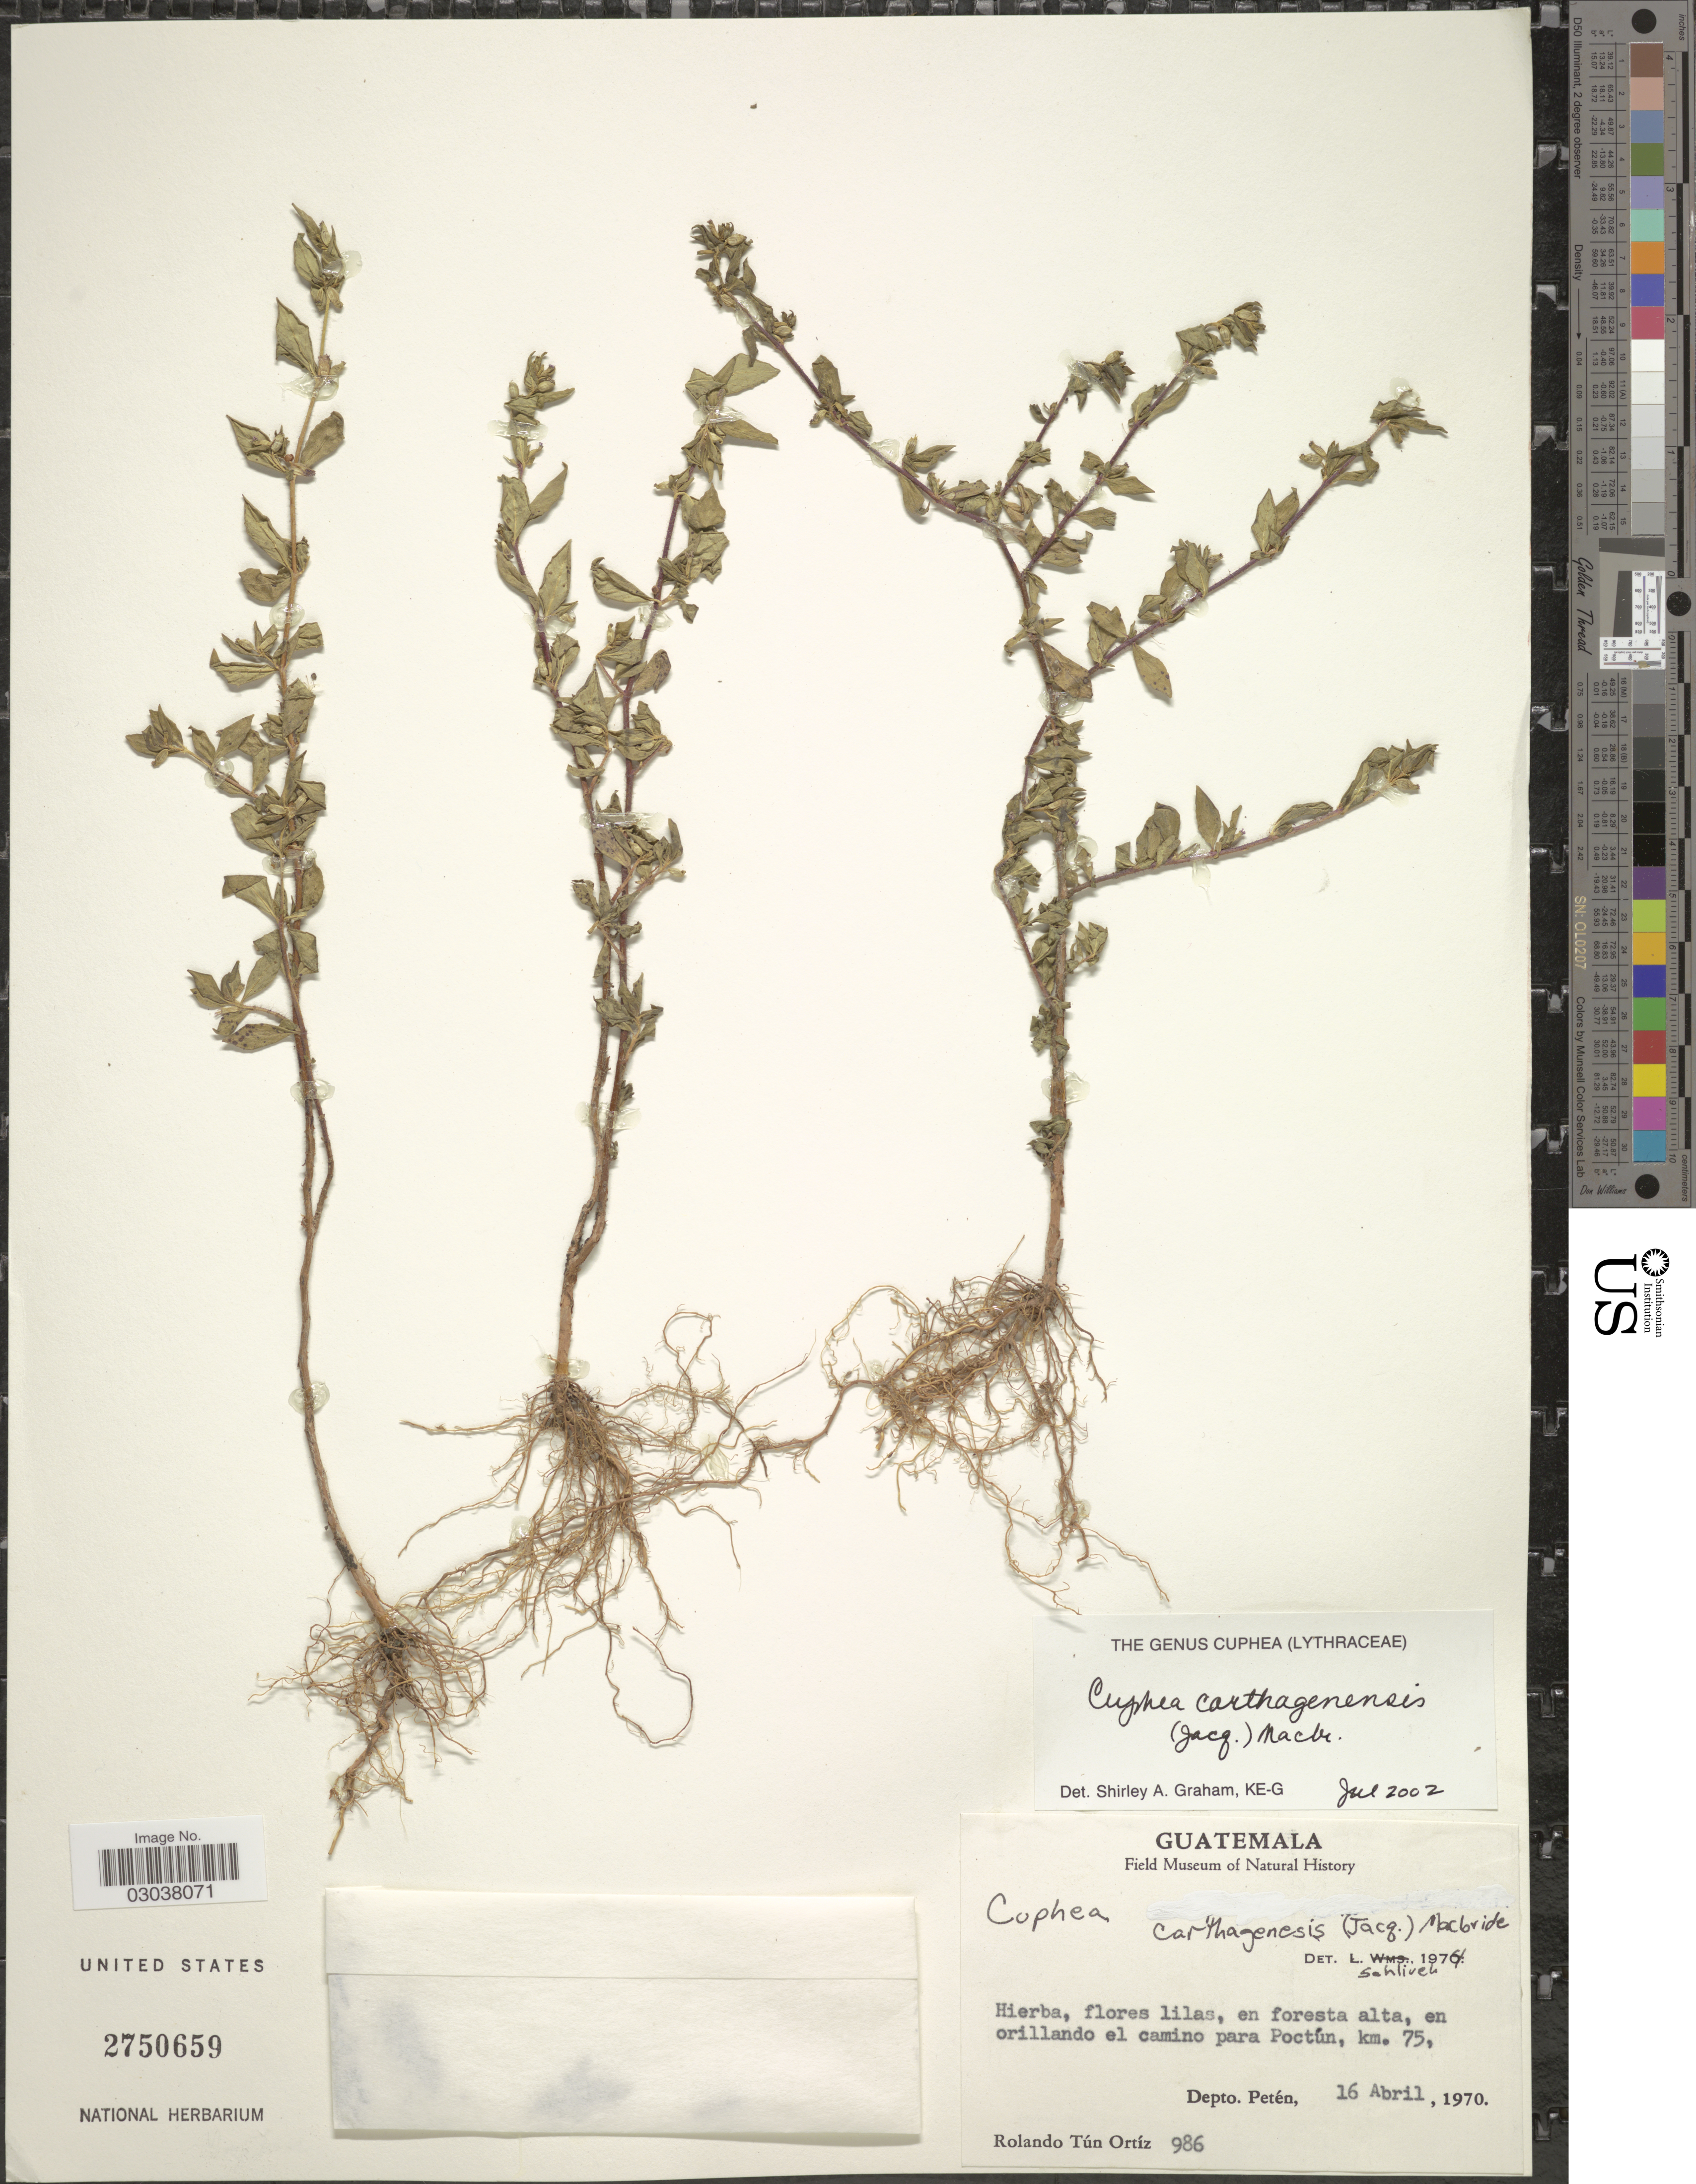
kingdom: Plantae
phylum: Tracheophyta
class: Magnoliopsida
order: Myrtales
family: Lythraceae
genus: Cuphea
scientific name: Cuphea carthagenensis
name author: (Jacq.) J.F. Macbr.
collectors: R. Ortiz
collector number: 986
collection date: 1970-04-16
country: Guatemala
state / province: El Petén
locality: En orillando el camino para Poctún, km. 75, Depto. Petén.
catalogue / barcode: US 2750659